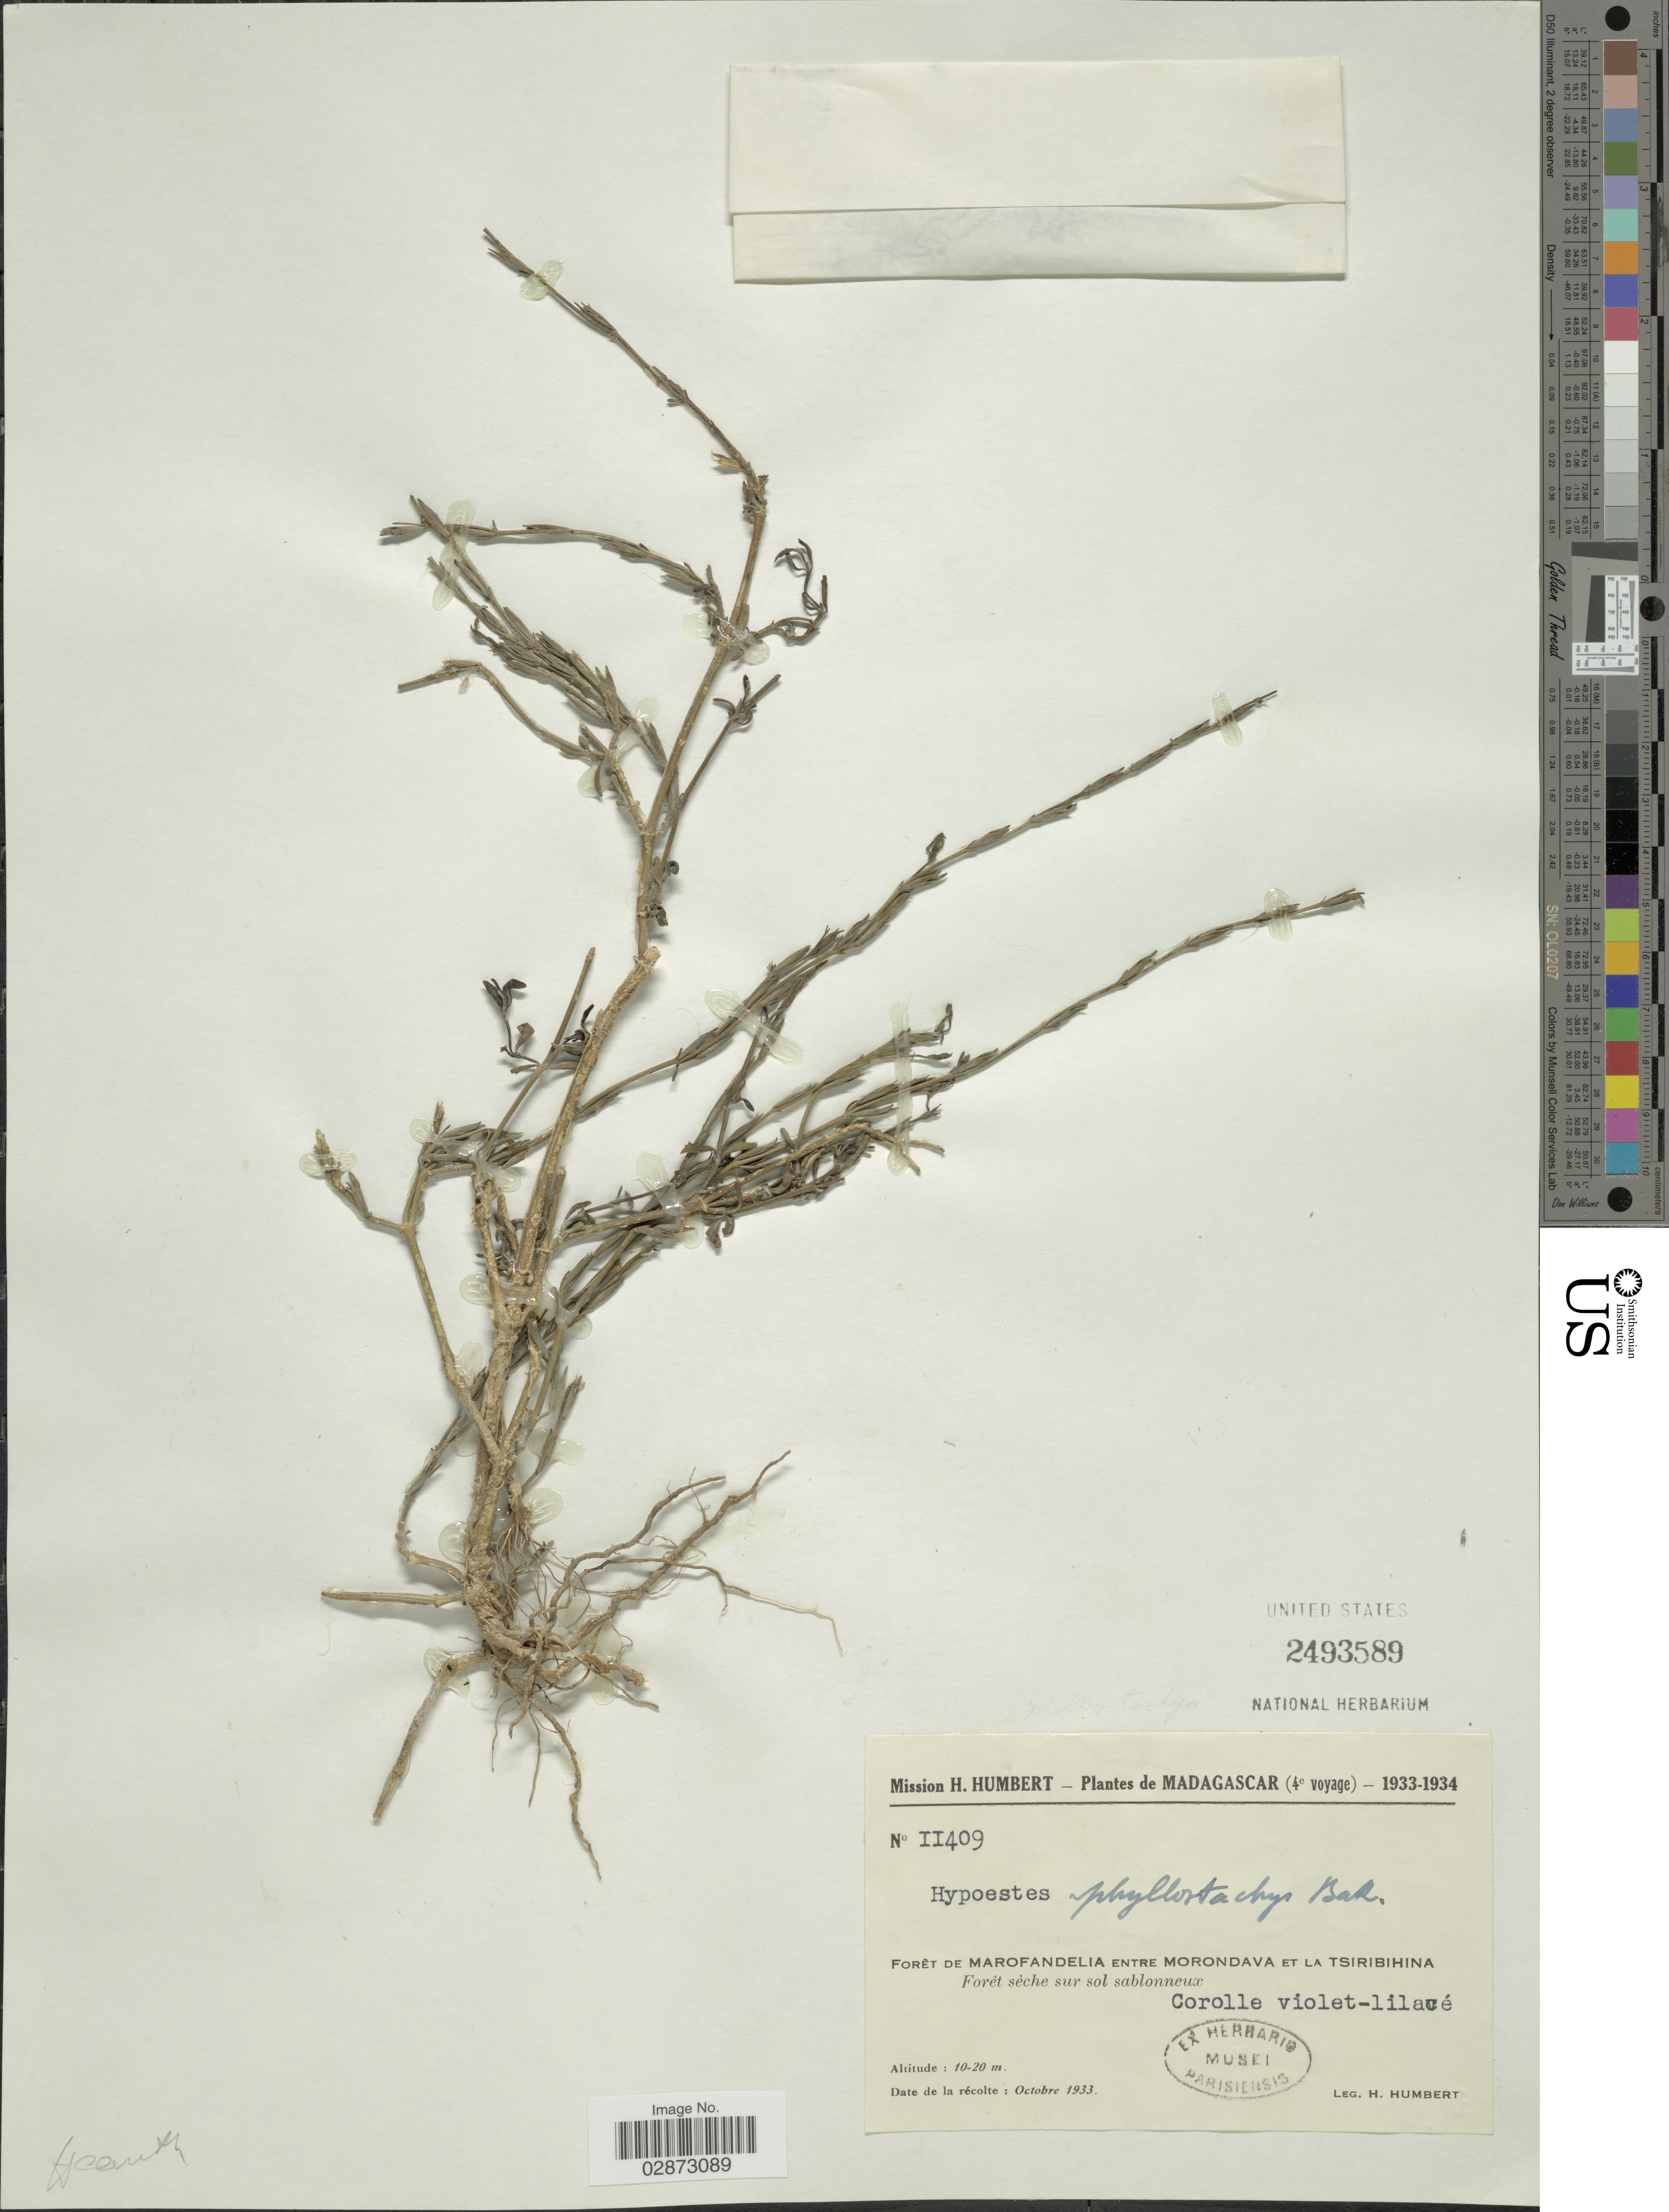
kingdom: Plantae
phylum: Tracheophyta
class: Magnoliopsida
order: Lamiales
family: Acanthaceae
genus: Hypoestes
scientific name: Hypoestes phyllostachya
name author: Baker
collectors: H. Humbert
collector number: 11409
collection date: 1933-10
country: Madagascar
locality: Forêt de Marofandelia entre Morondava et la Tsiribihina.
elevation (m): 10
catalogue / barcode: US 2493589